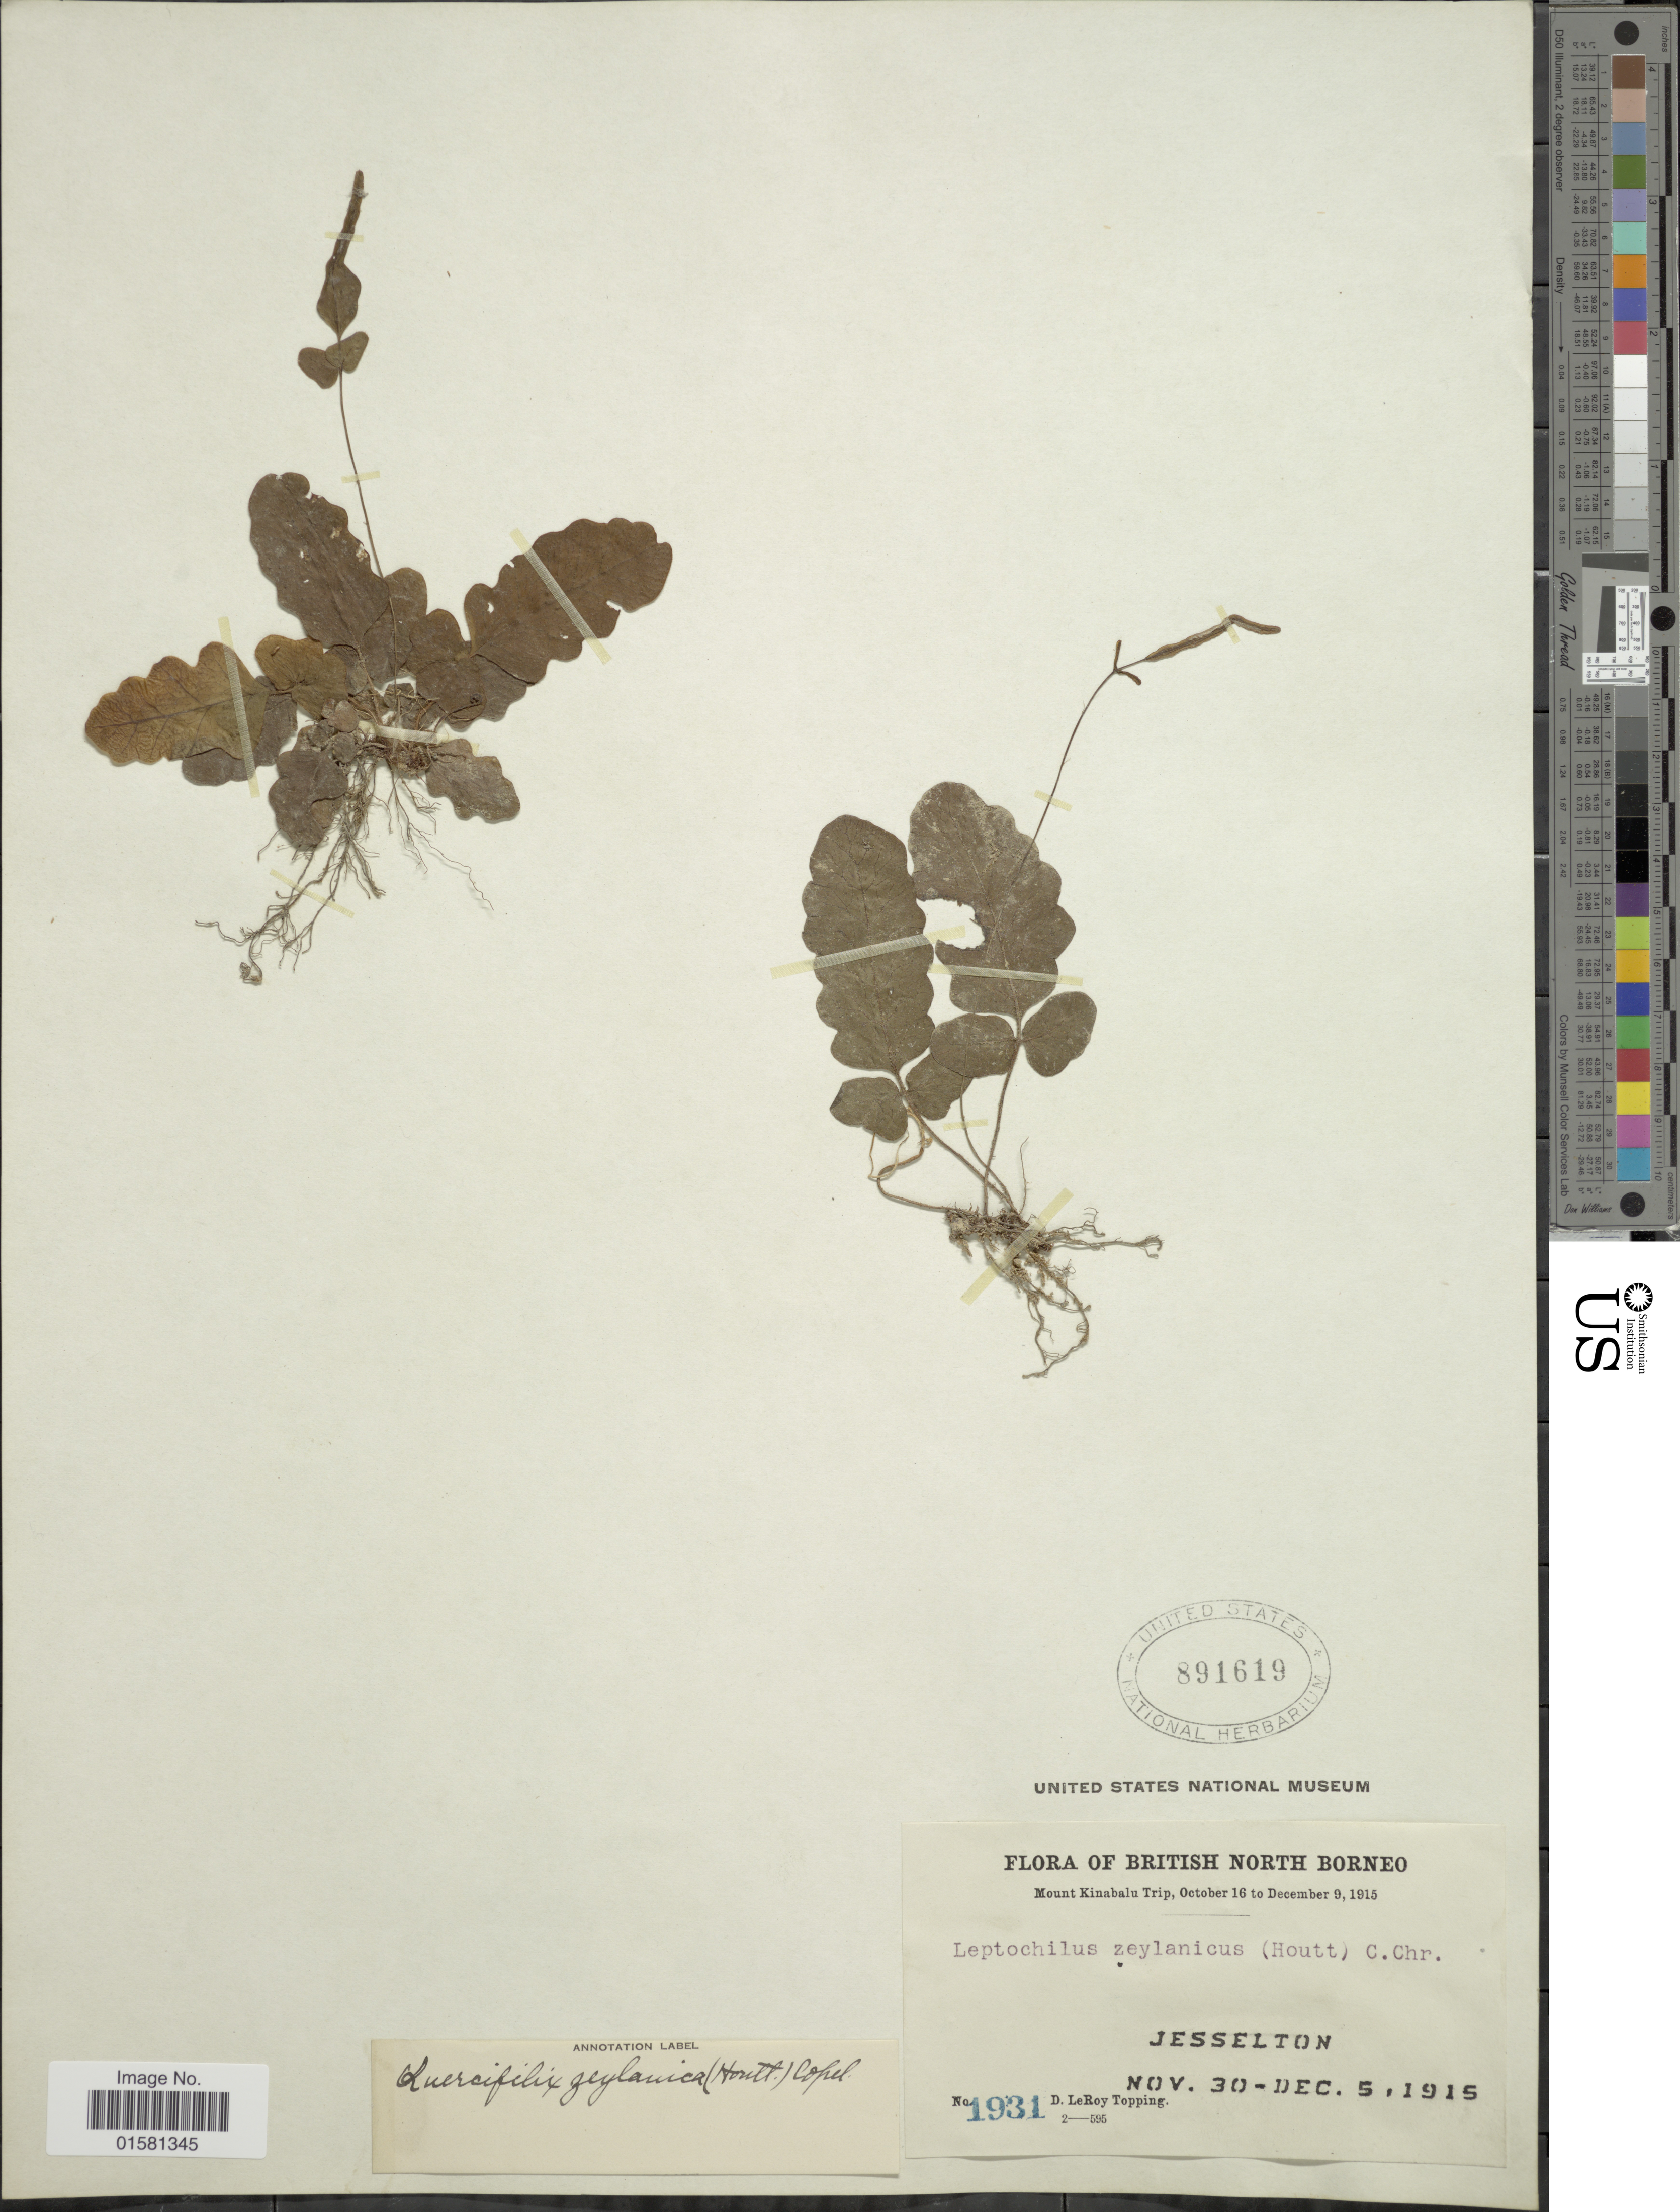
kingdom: Plantae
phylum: Tracheophyta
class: Polypodiopsida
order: Polypodiales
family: Tectariaceae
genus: Tectaria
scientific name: Tectaria zeilanica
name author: (Houtt.) Sledge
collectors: D. L. Topping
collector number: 1931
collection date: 1915-11-30/1915-12-05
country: Malaysia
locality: British North Borneo, Jesselton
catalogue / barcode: US 891619